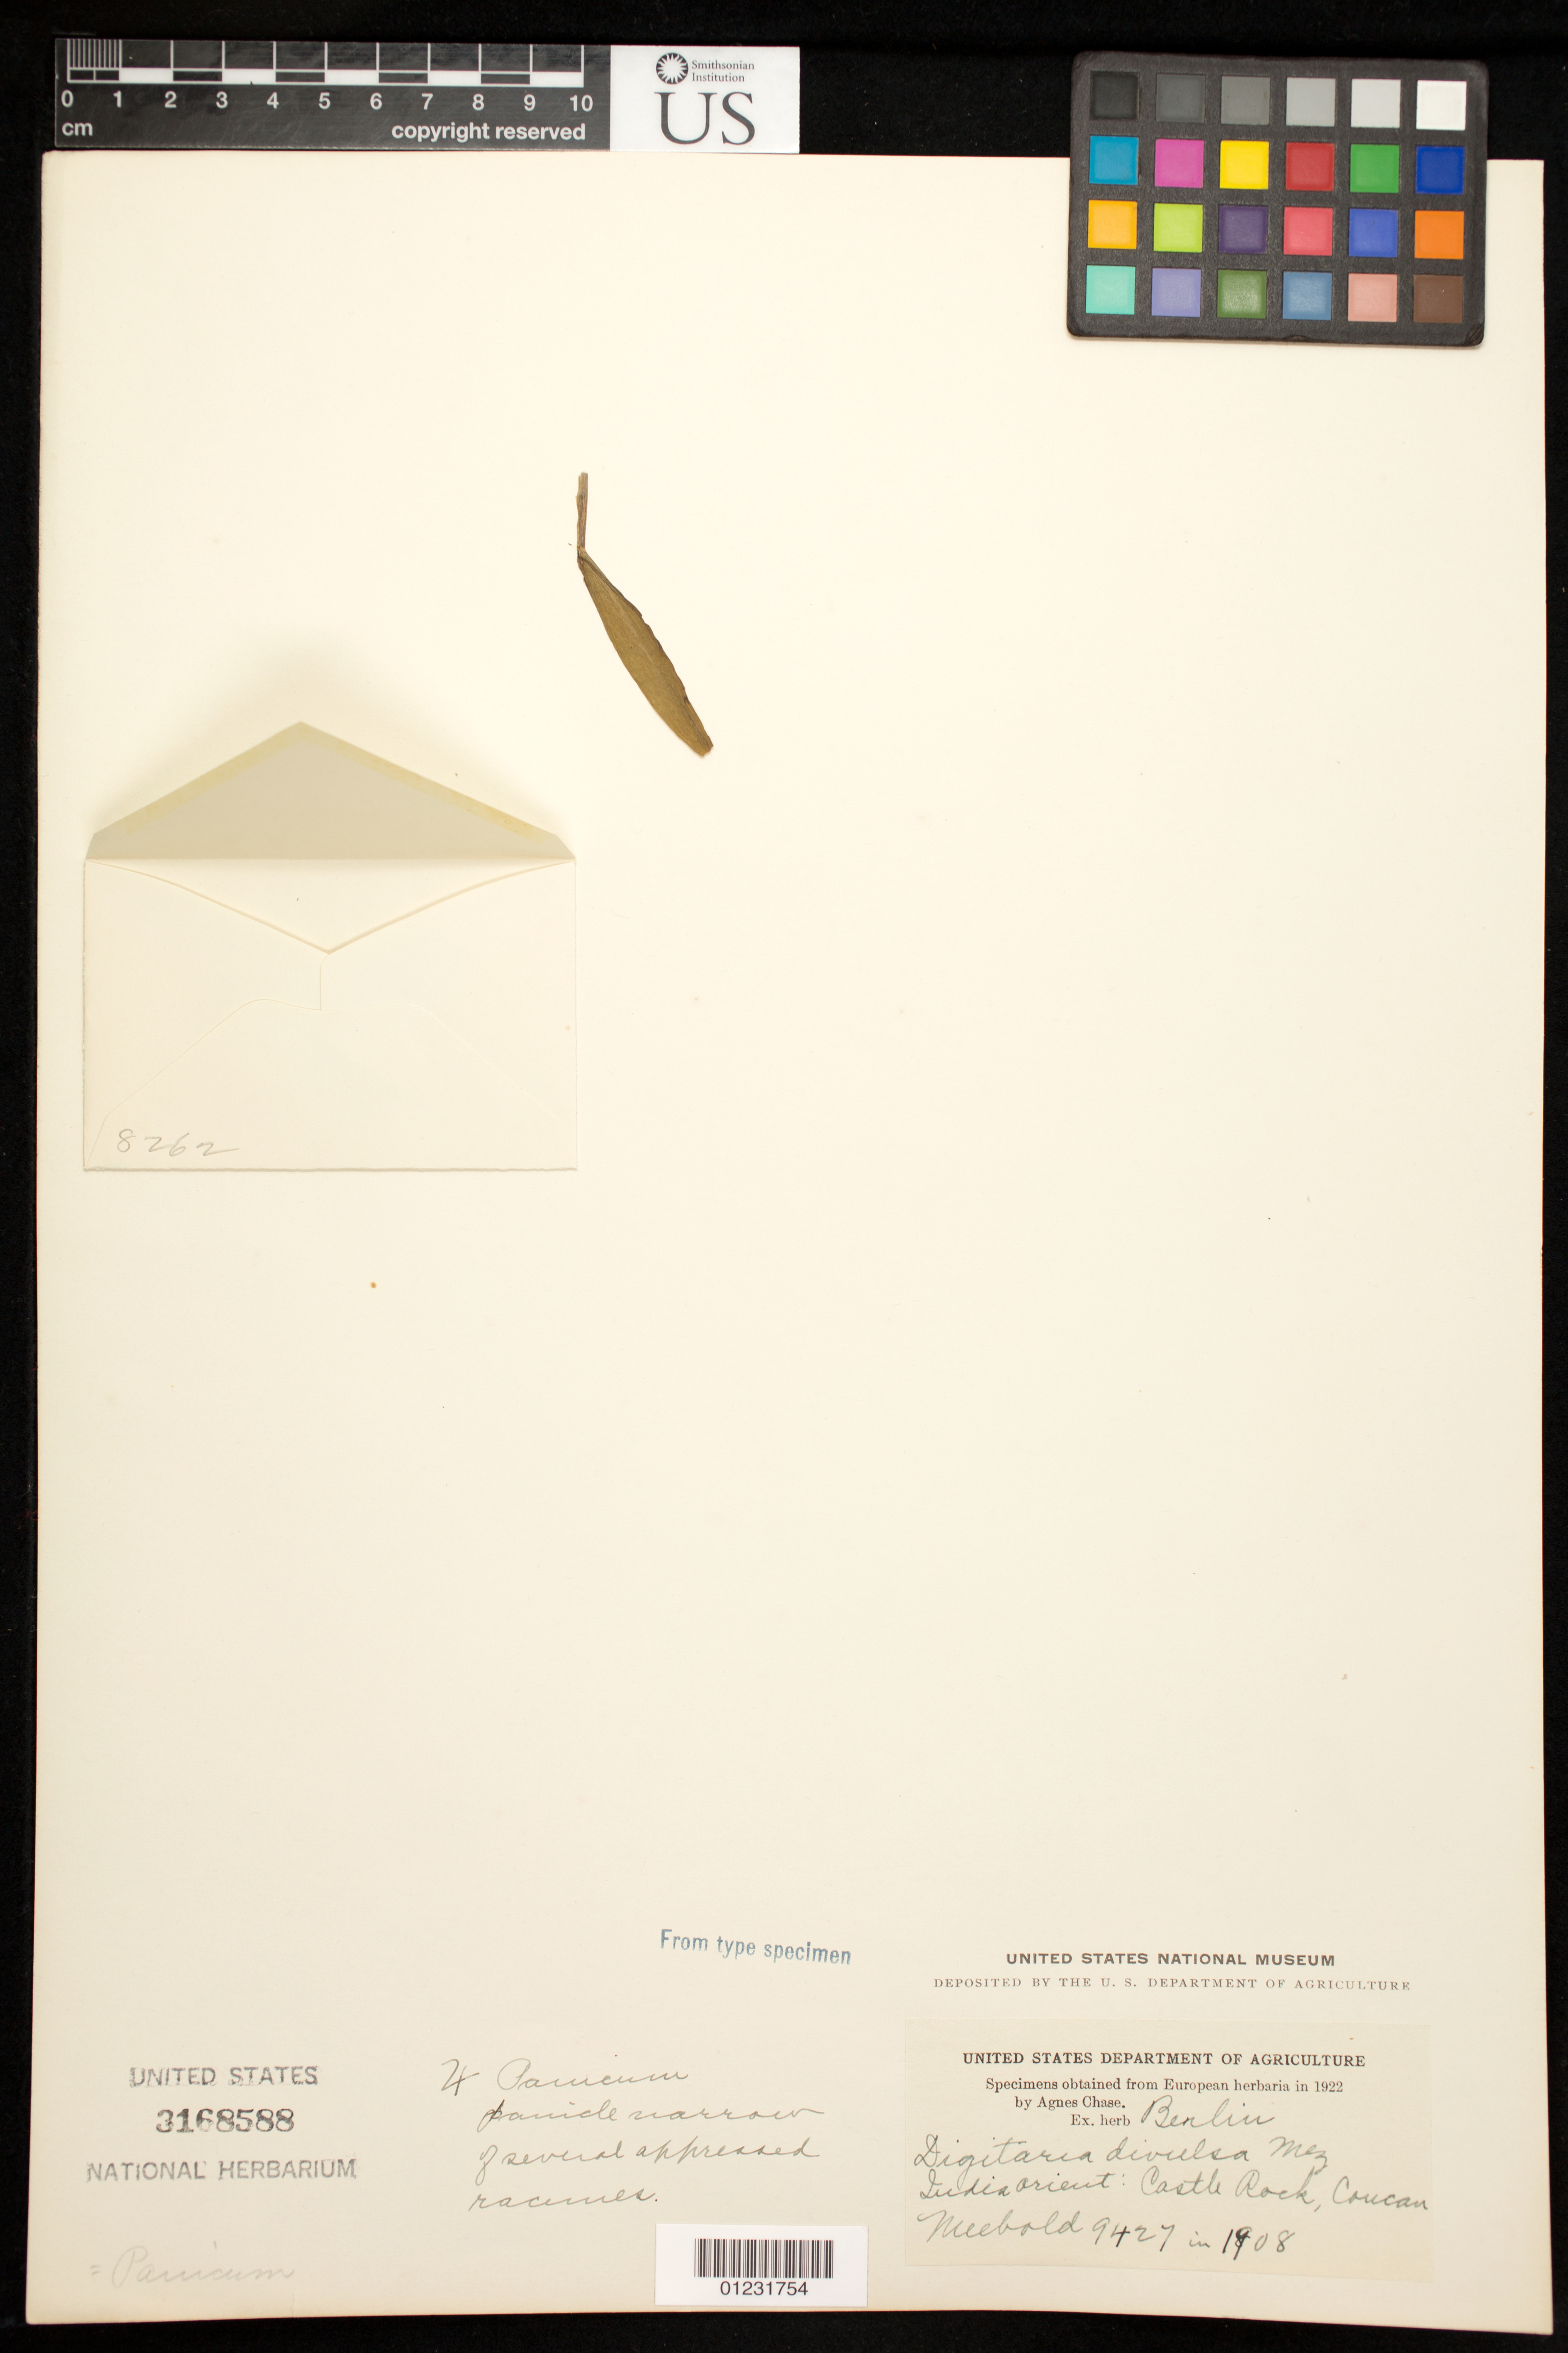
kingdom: Plantae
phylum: Tracheophyta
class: Liliopsida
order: Poales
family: Poaceae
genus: Digitaria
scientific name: Digitaria divulsa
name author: Mez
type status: Type Collection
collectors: A. Meebold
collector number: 9427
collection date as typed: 1908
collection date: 1908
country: India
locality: Castle Rock, Caucan.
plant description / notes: Fragmentary material of type specimen ex herb. Berlin.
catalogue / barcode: US 3168588